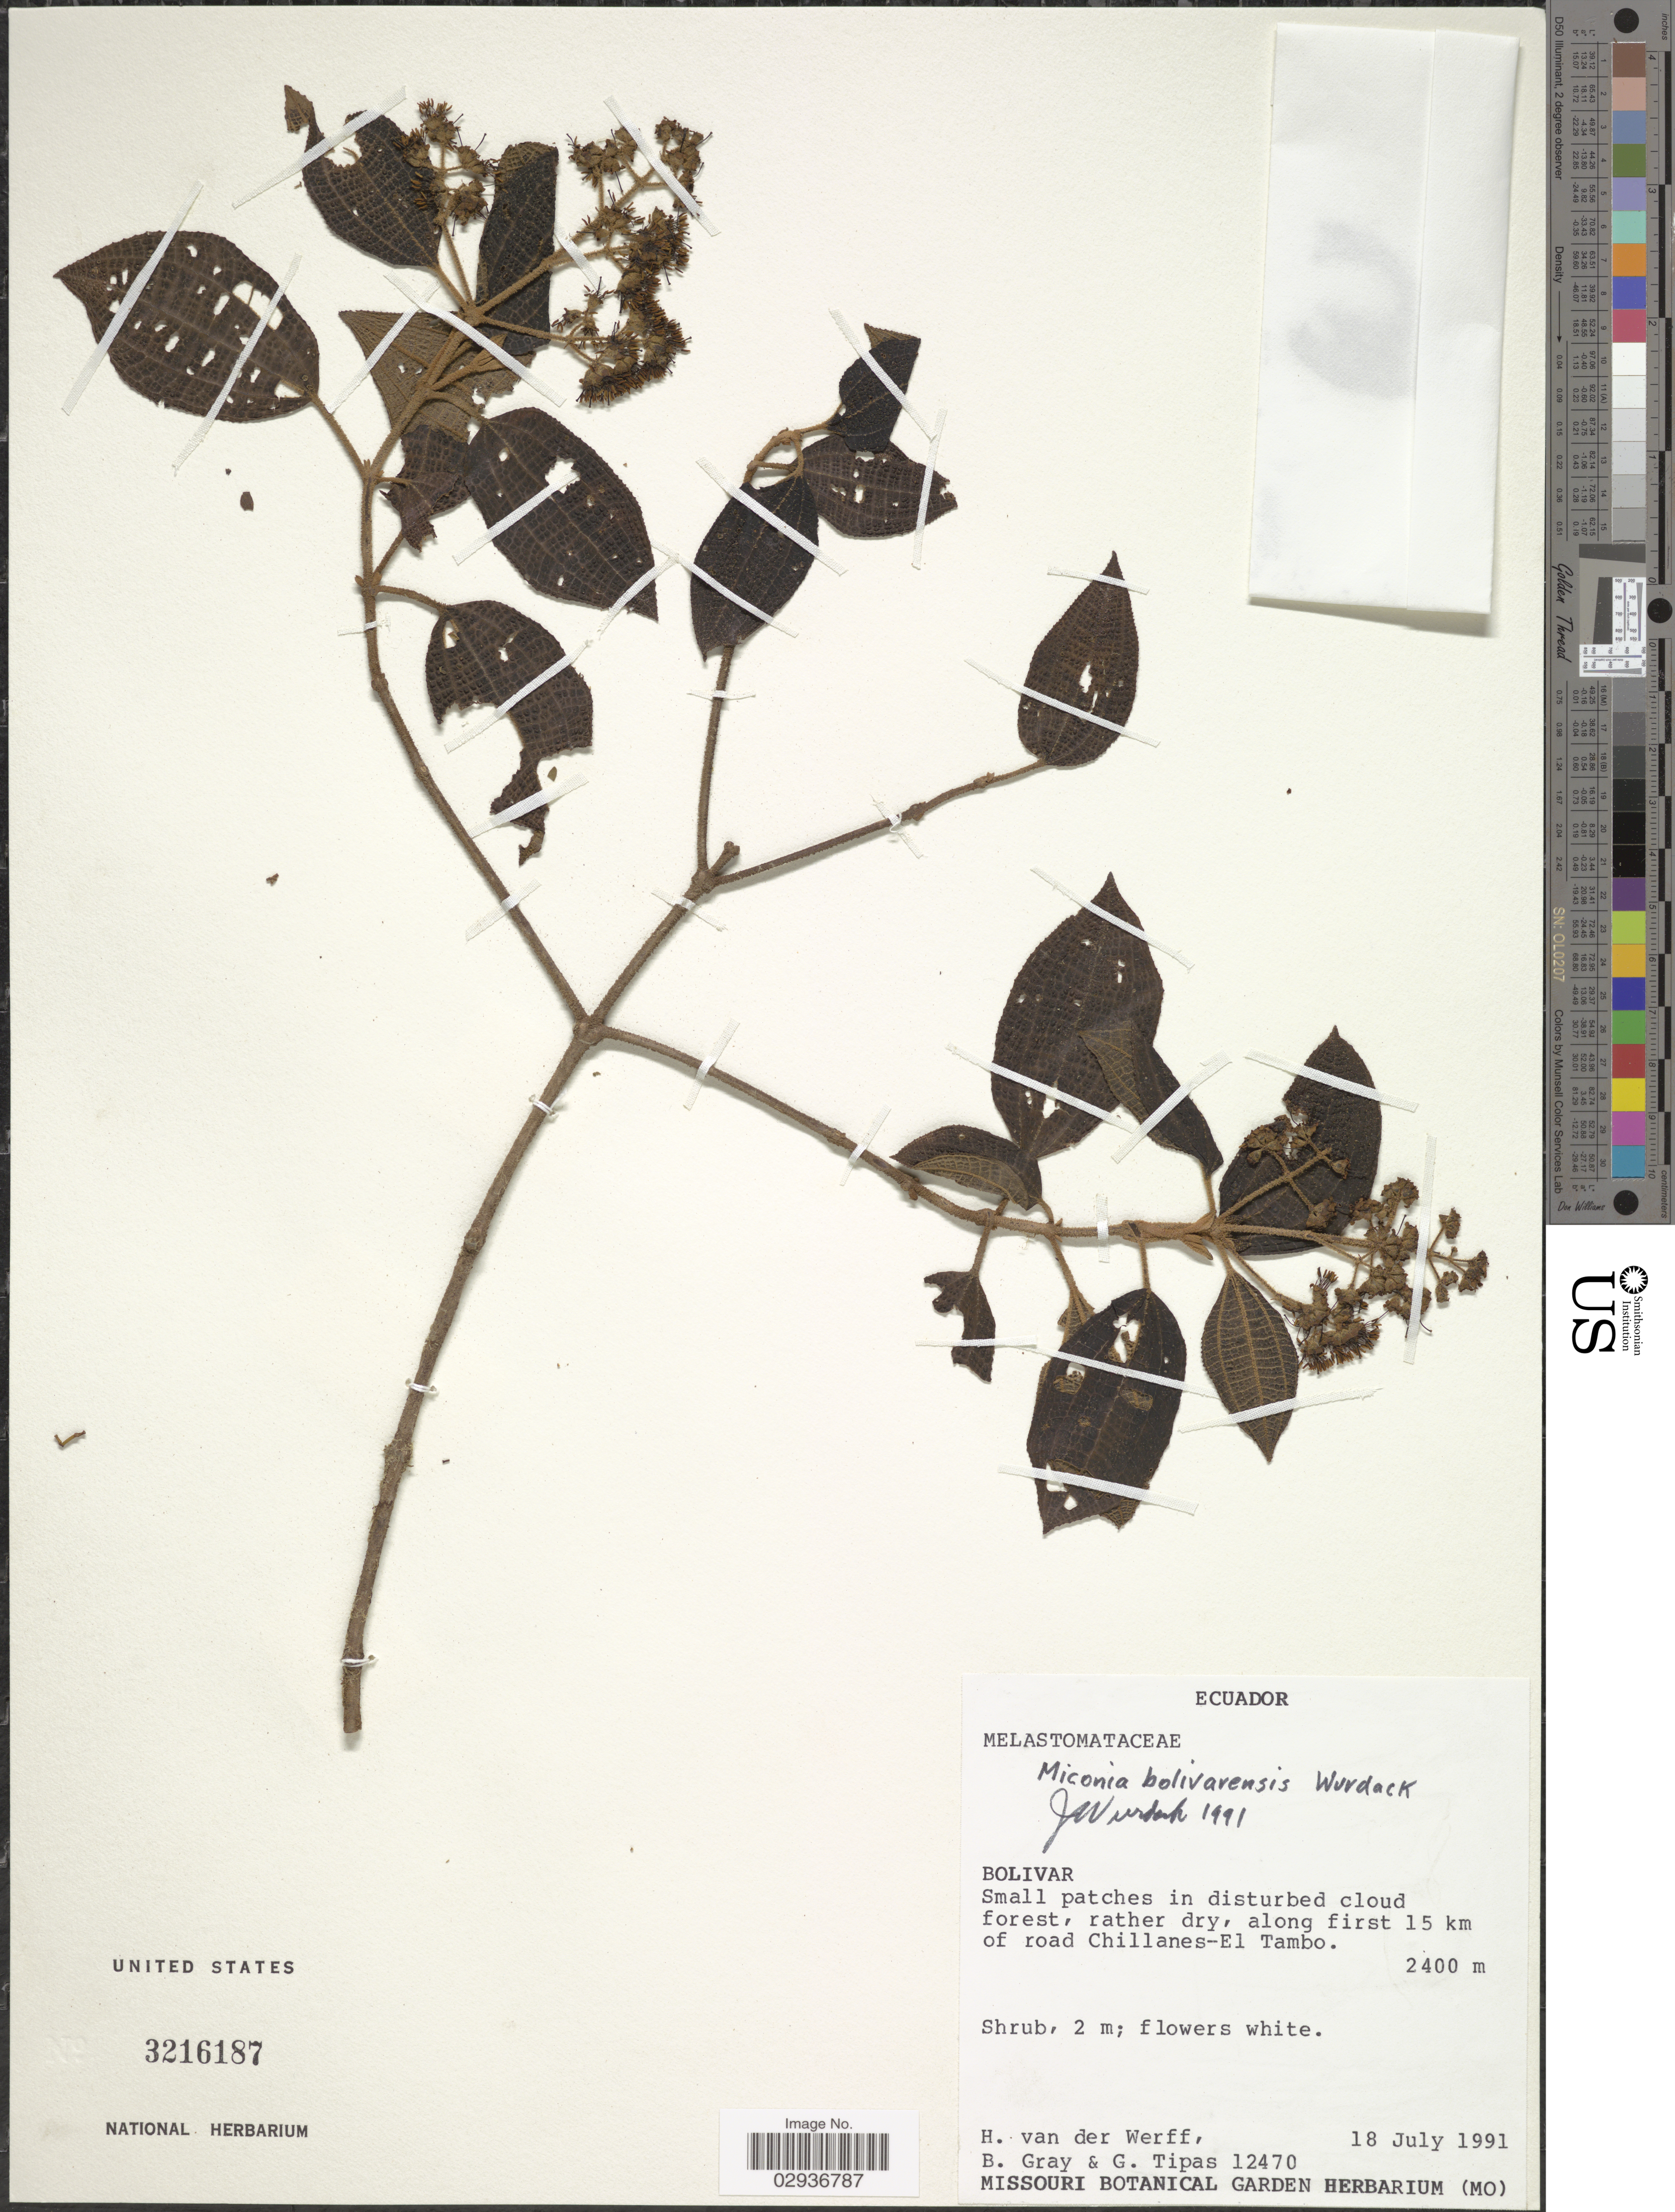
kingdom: Plantae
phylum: Tracheophyta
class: Magnoliopsida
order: Myrtales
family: Melastomataceae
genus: Miconia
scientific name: Miconia bolivarensis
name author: Wurdack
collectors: H. van der Werff, B. Gray & G. Tipas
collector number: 12470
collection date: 1991-07-18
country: Ecuador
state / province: Bolívar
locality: Along first 15 km of road Chillanes-El Tambo.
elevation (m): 2400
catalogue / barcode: US 3216187